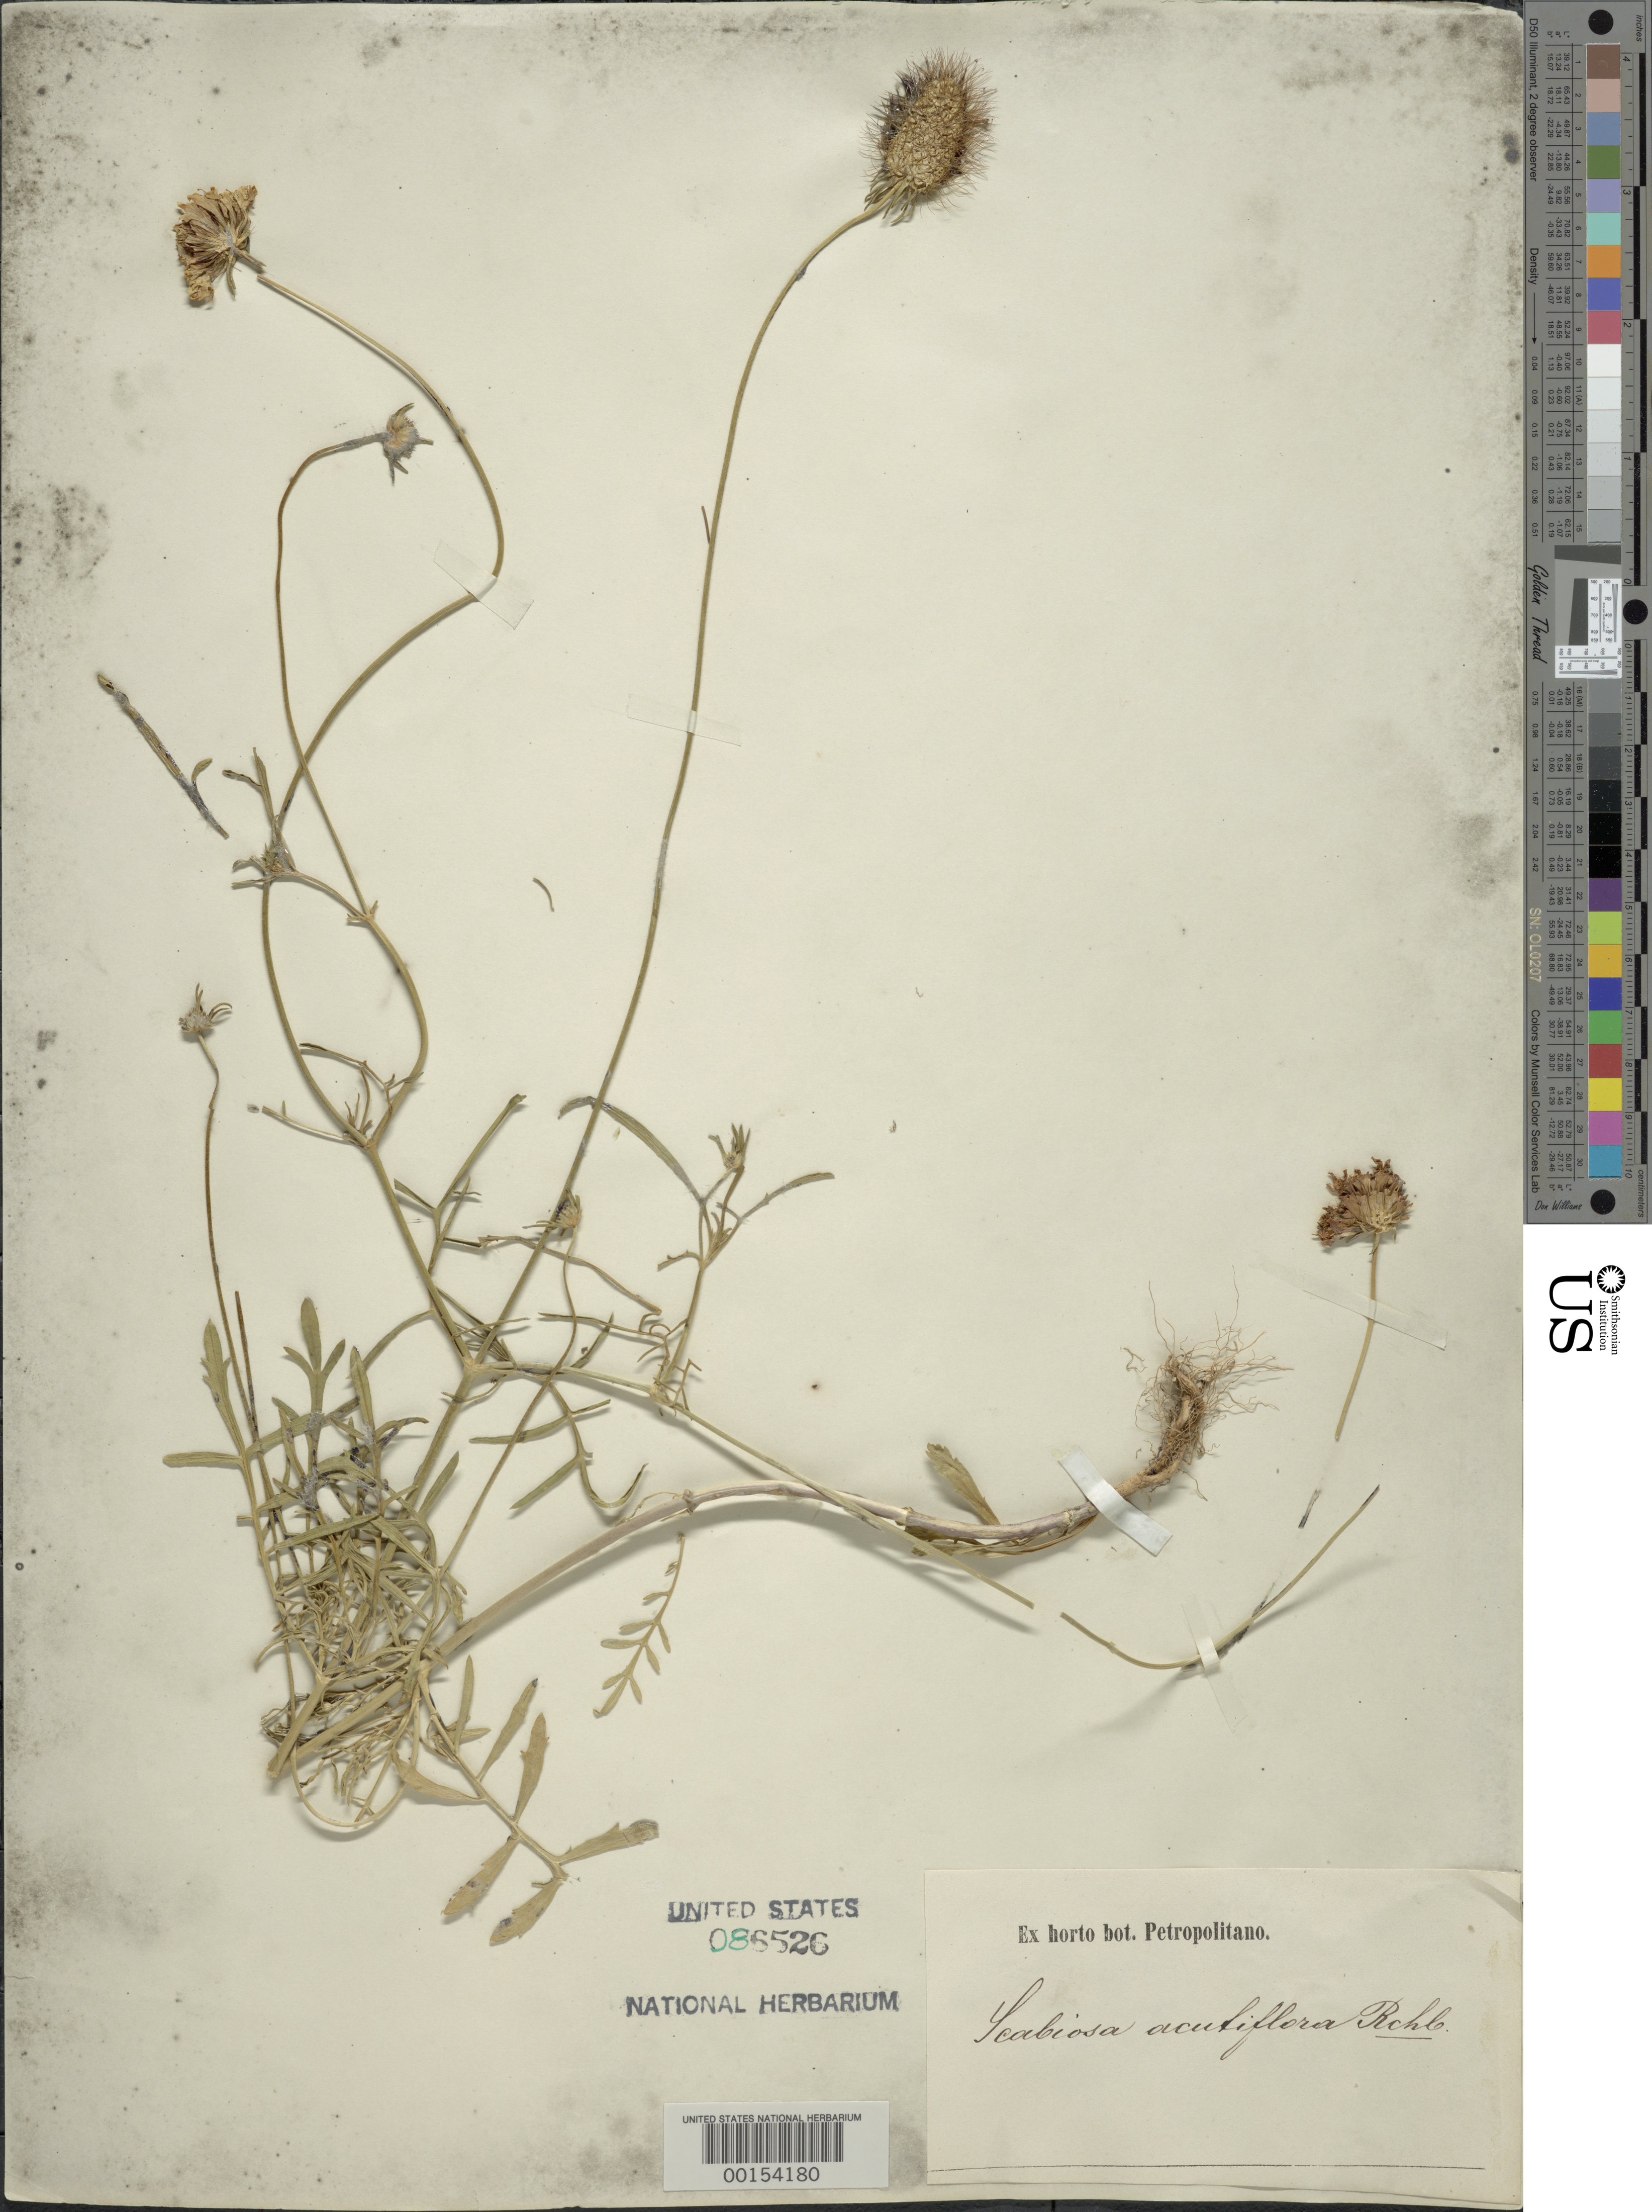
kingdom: Plantae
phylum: Tracheophyta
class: Magnoliopsida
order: Dipsacales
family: Caprifoliaceae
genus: Scabiosa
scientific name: Scabiosa acutiflora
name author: Rchb.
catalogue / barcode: US 86526